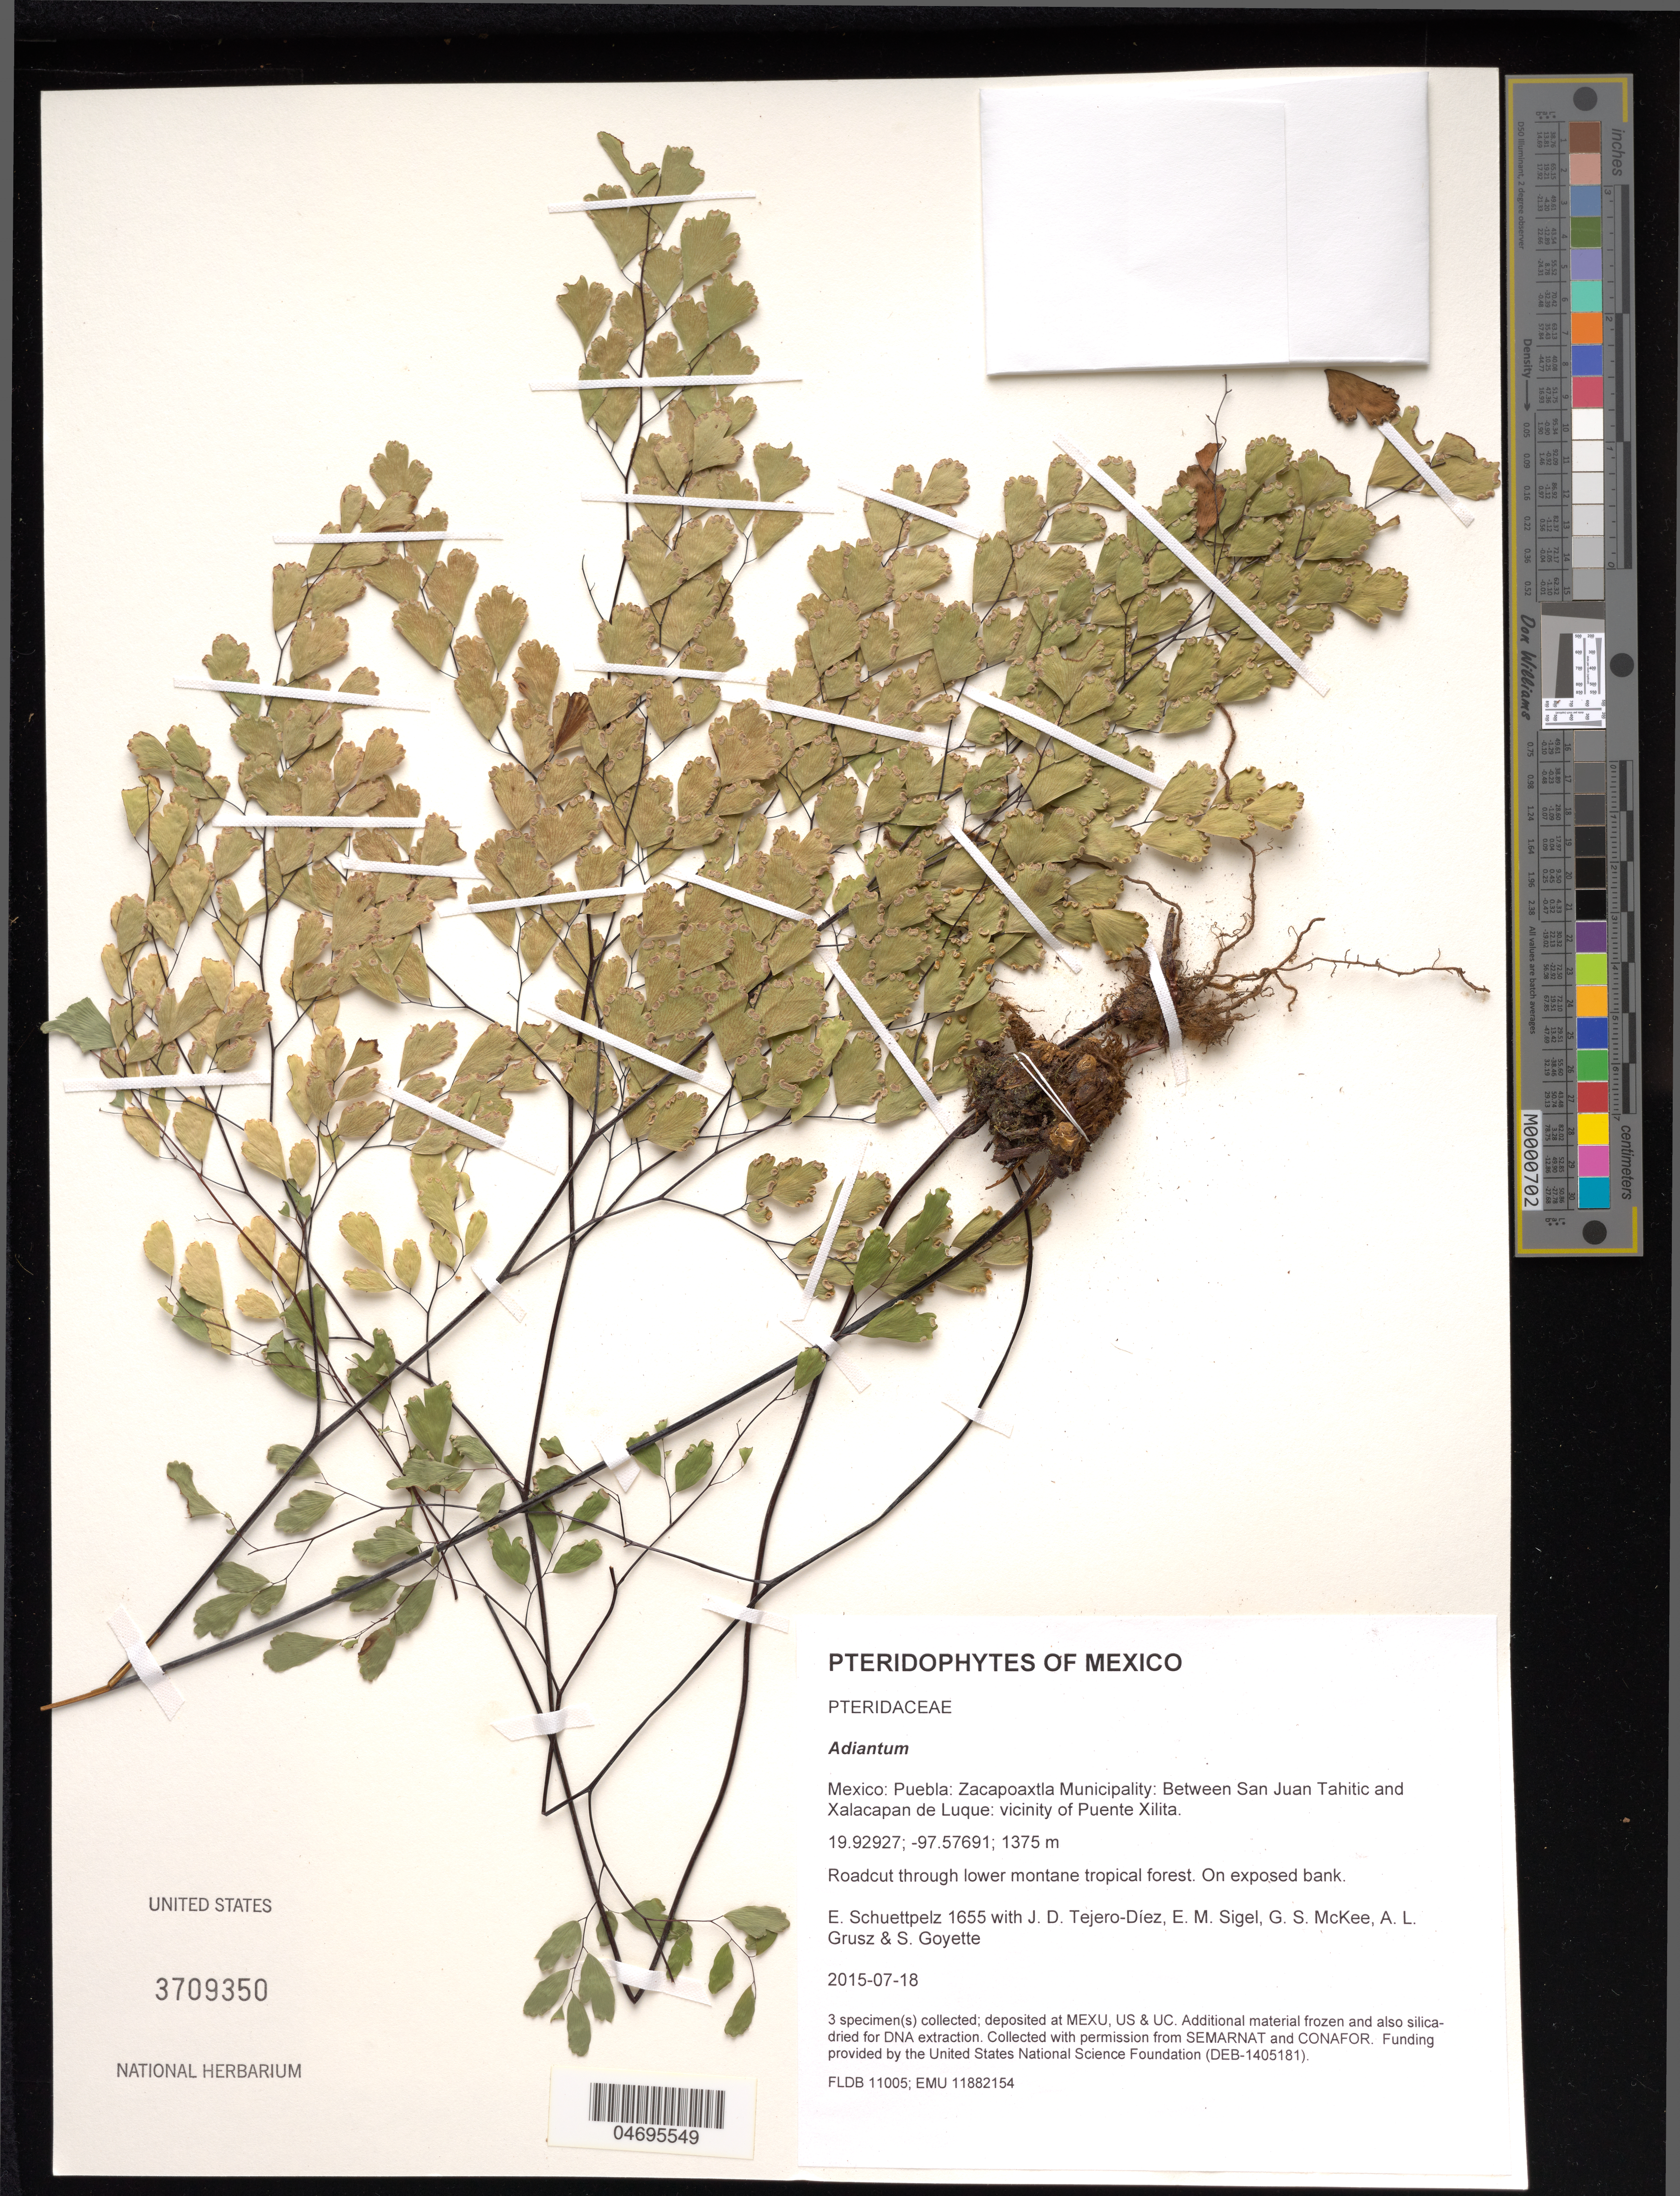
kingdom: Plantae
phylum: Tracheophyta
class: Polypodiopsida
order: Polypodiales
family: Pteridaceae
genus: Adiantum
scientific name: Adiantum sp.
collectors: E. Schuettpelz, D. Tejero-Díez, E. M. Sigel, G. S. McKee & A. Grusz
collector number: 1655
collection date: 2015-07-18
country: Mexico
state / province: Puebla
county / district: Zacapoaxtla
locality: Between San Juan Tahitic and Xalacapan de Luque: vicinity of Puente Xilita.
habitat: Roadcut through lower montane tropical forest.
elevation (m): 1375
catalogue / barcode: US 3709350